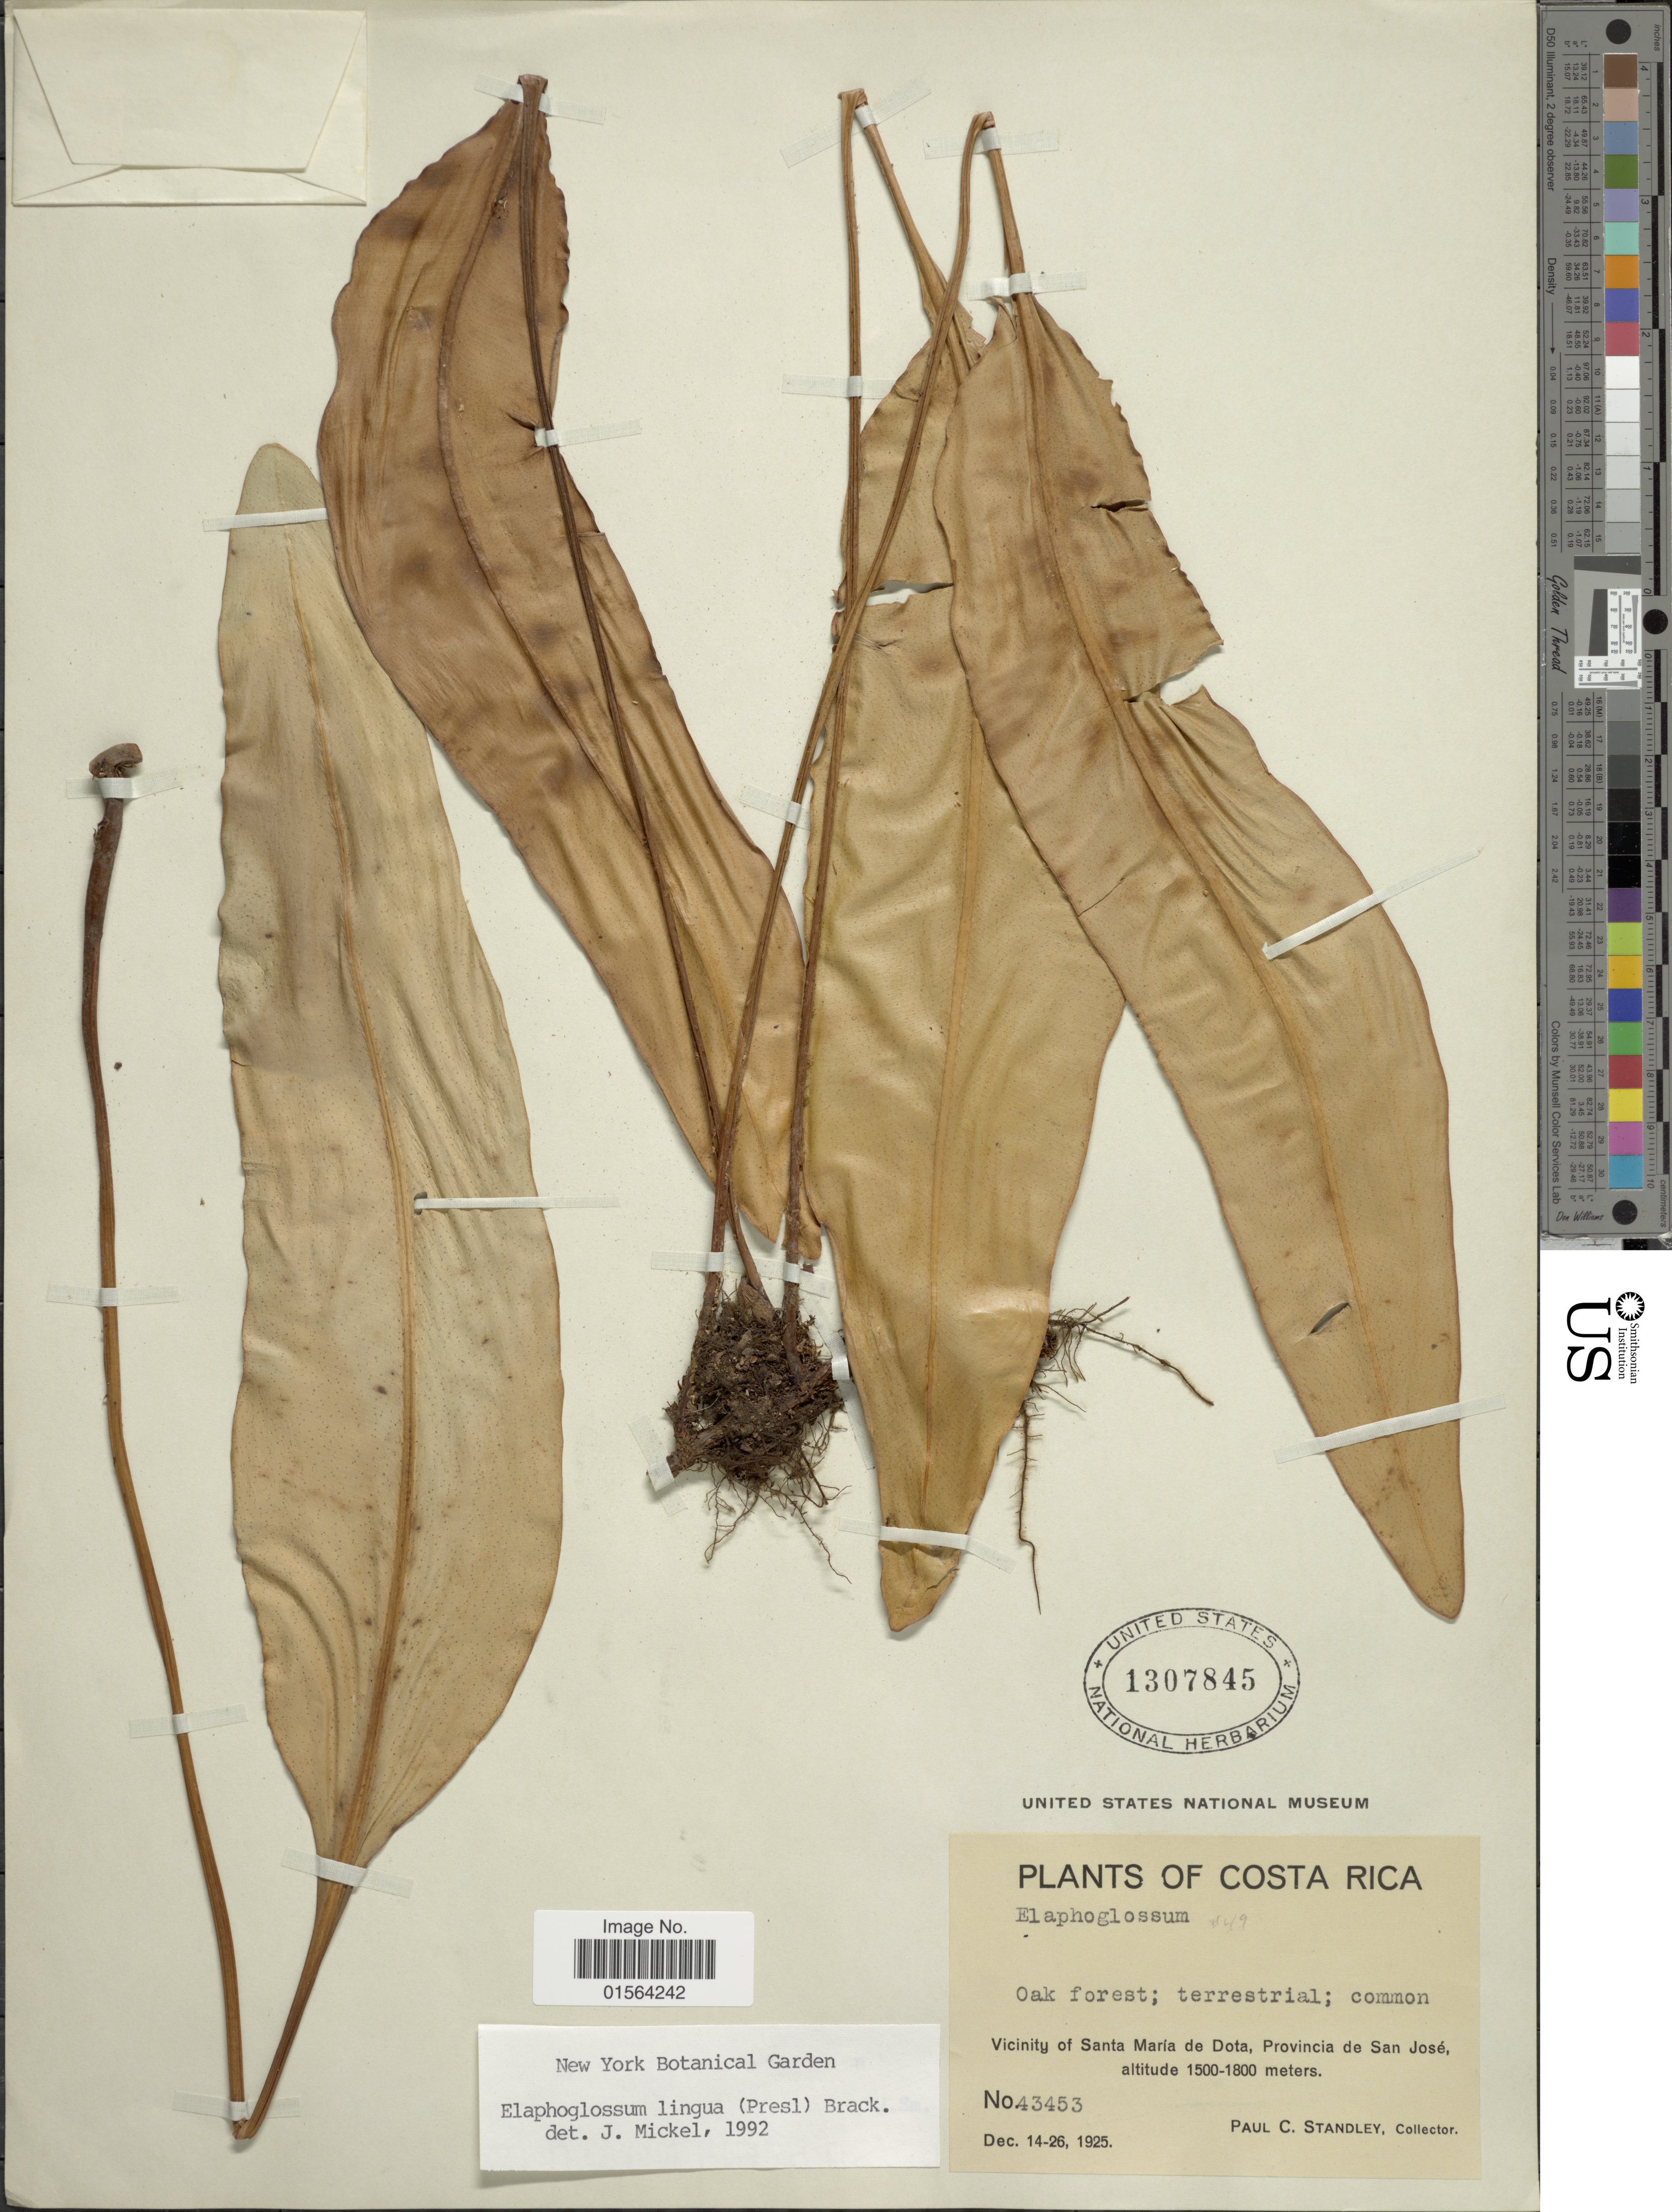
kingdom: Plantae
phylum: Tracheophyta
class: Polypodiopsida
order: Polypodiales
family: Dryopteridaceae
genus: Elaphoglossum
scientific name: Elaphoglossum lingua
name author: (C. Presl) Brack.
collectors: P. C. Standley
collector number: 43453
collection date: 1925-12-14/1925-12-26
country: Costa Rica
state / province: San José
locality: Vicinity of Santa Maria de Dota, Provincia de San Jose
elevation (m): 1500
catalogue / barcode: US 1307845